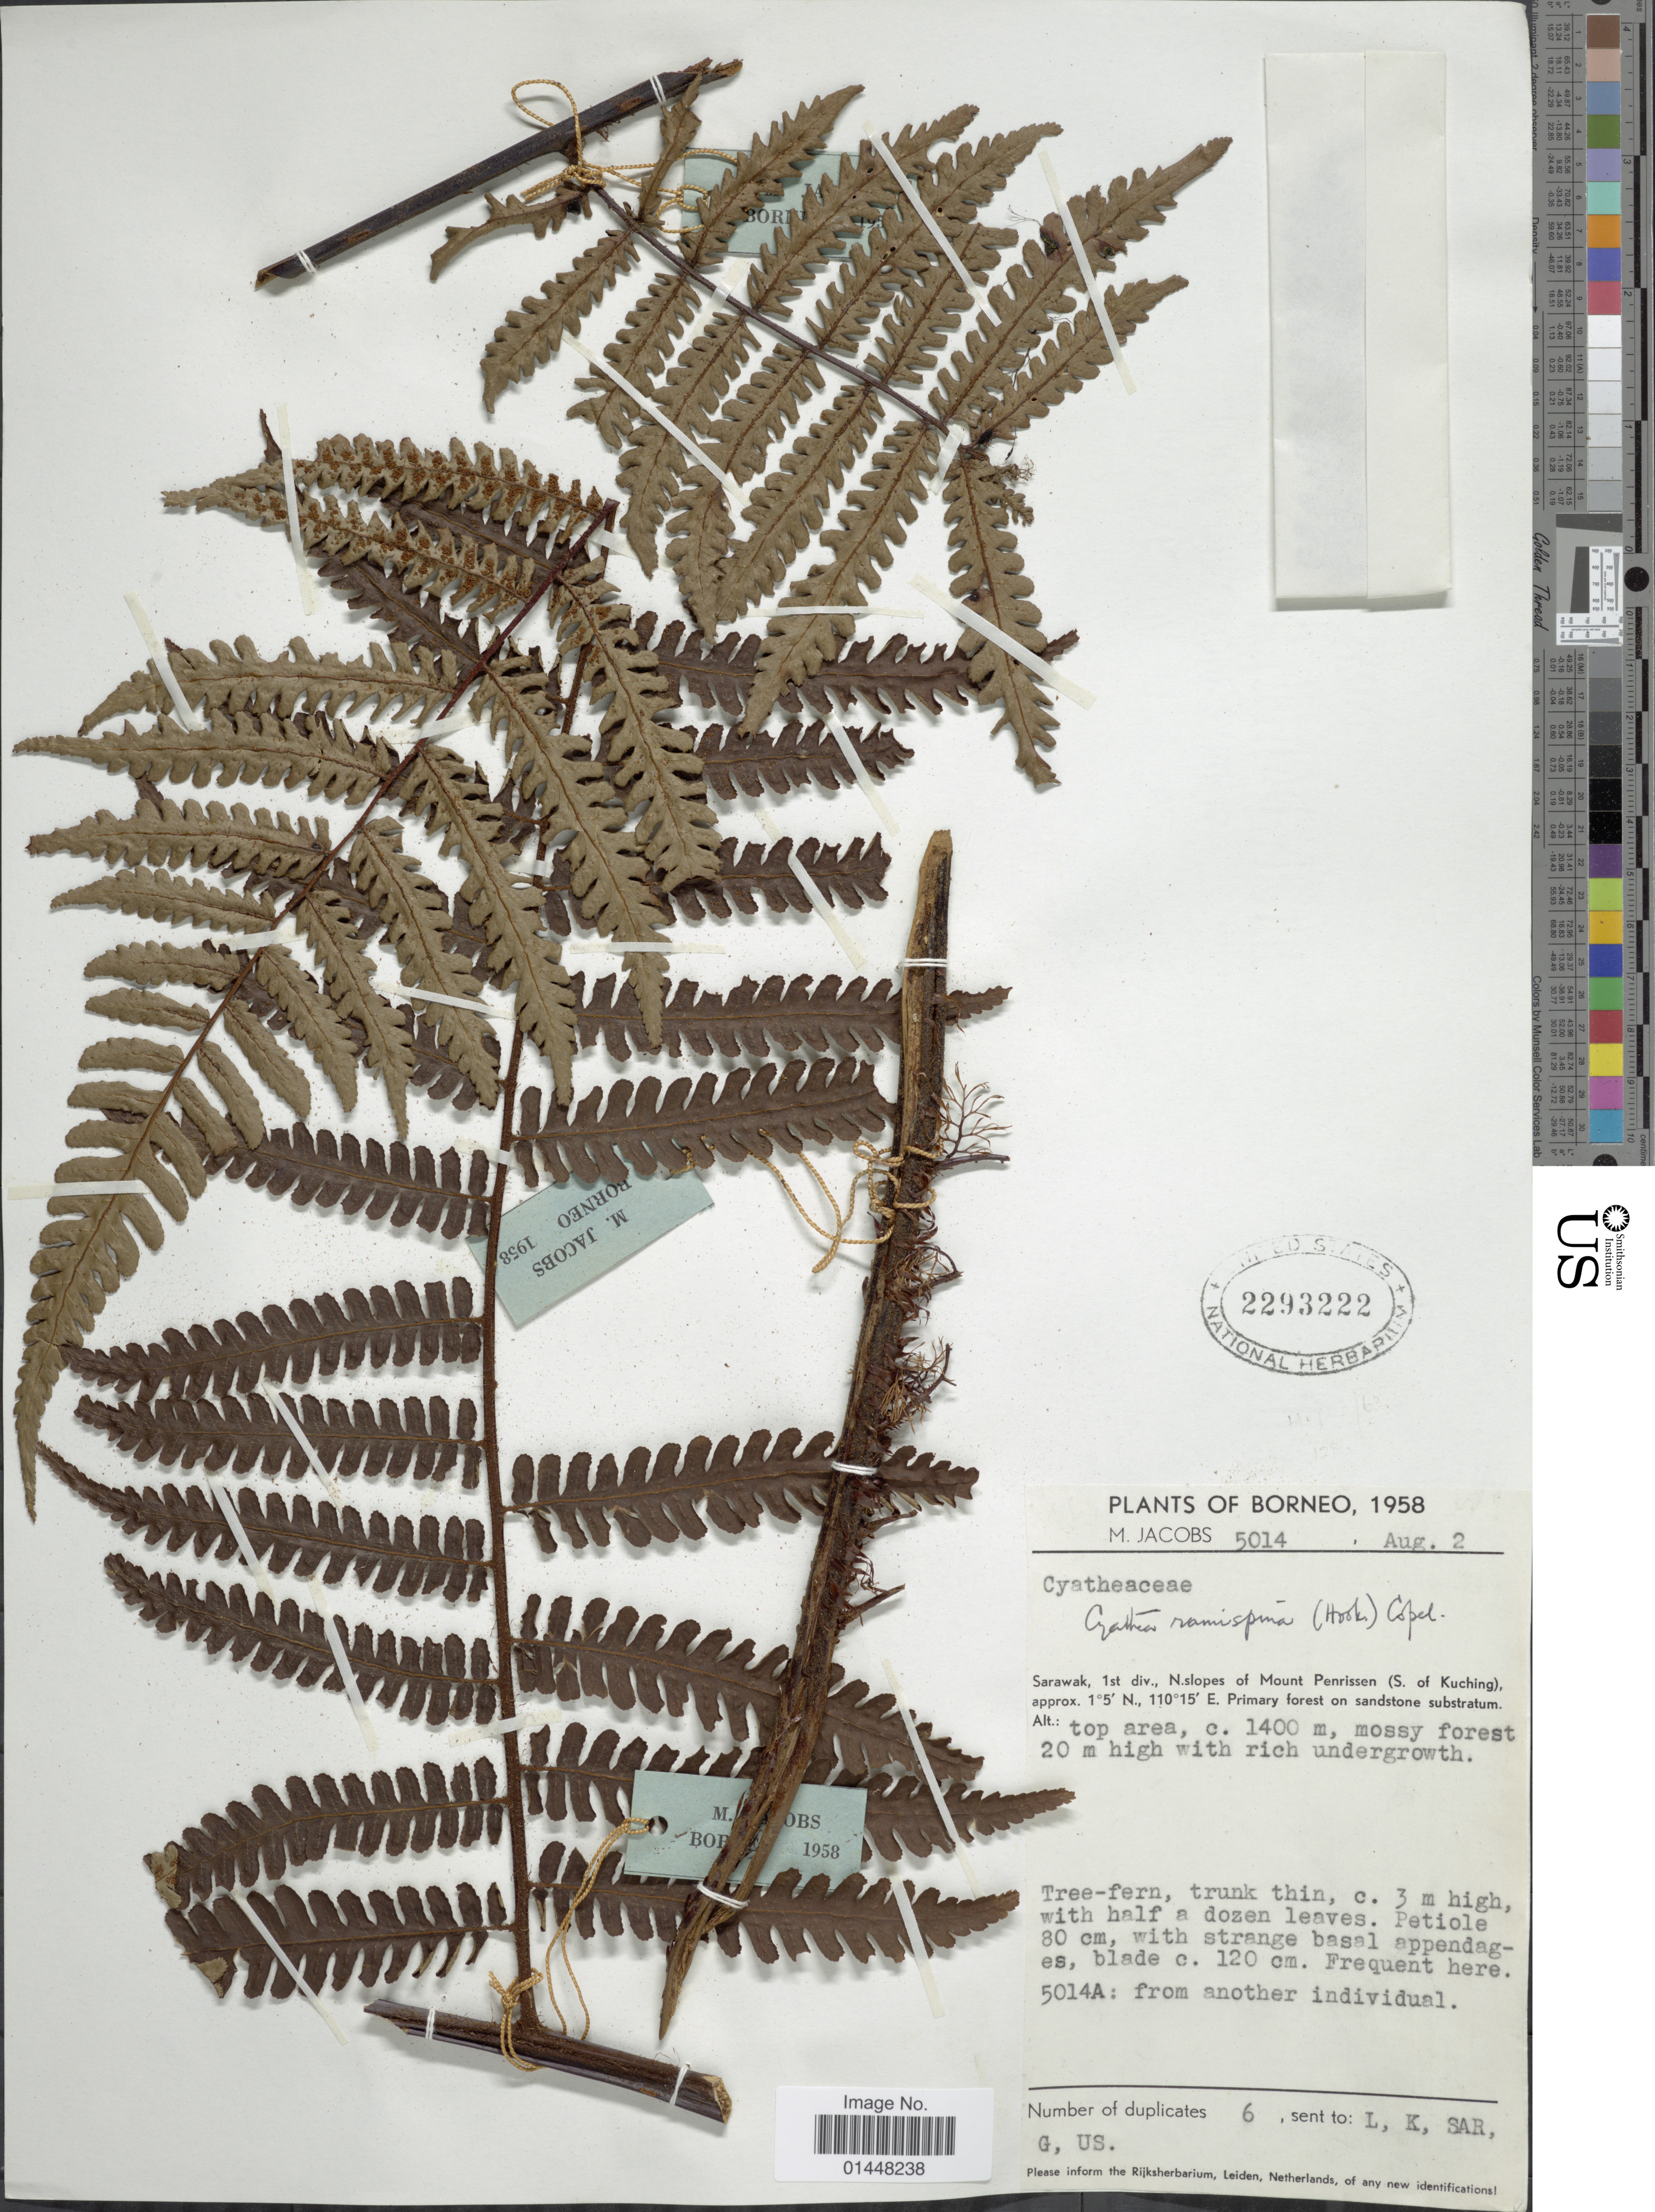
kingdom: Plantae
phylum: Tracheophyta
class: Polypodiopsida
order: Cyatheales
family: Cyatheaceae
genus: Gymnosphaera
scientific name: Gymnosphaera ramispina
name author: (Hook.) Copel.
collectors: M. Jacobs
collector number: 5014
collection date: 1958-08-02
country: Malaysia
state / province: Sarawak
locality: Borneo. 1st Division, N. slopes of Mount Penrissen (S. of Kuching). Primary forest on sandstone substratum.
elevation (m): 1500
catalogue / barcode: US 2293222